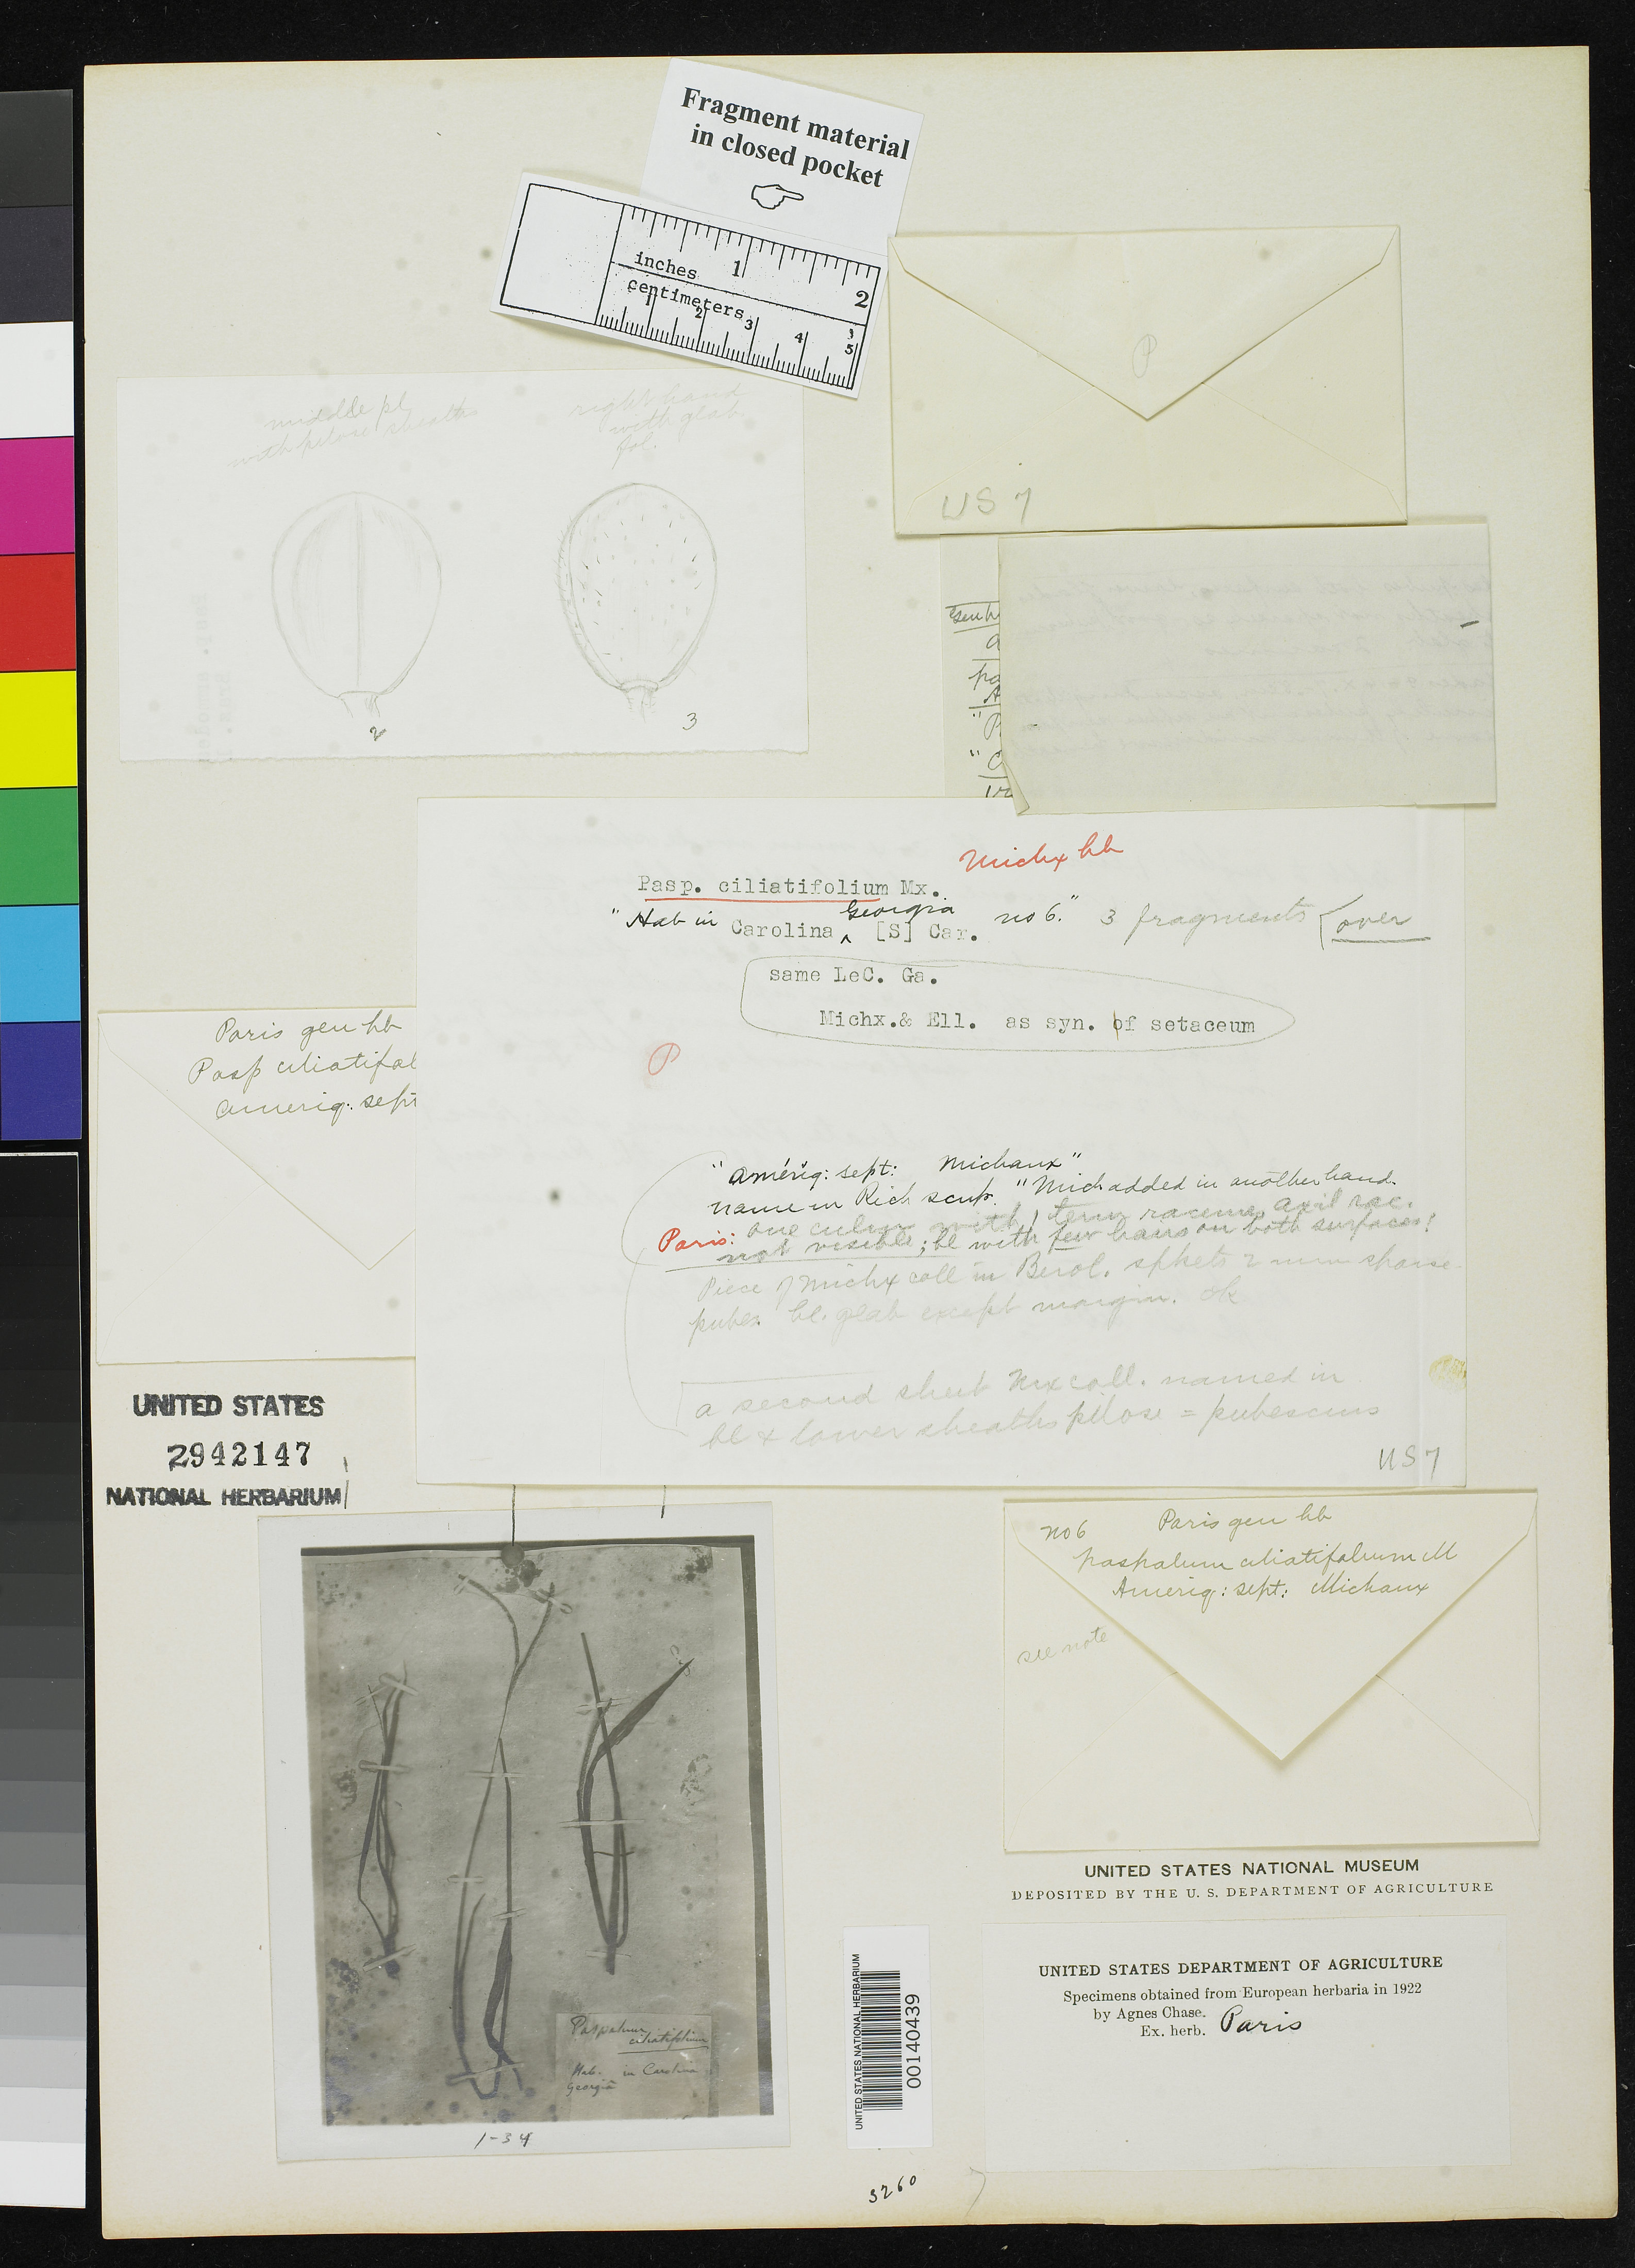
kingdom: Plantae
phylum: Tracheophyta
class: Liliopsida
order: Poales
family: Poaceae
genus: Paspalum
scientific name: Paspalum ciliatifolium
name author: Michx.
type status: Type Fragment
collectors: A. Michaux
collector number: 6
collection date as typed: Sep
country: United States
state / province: South Carolina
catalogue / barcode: US 2942147